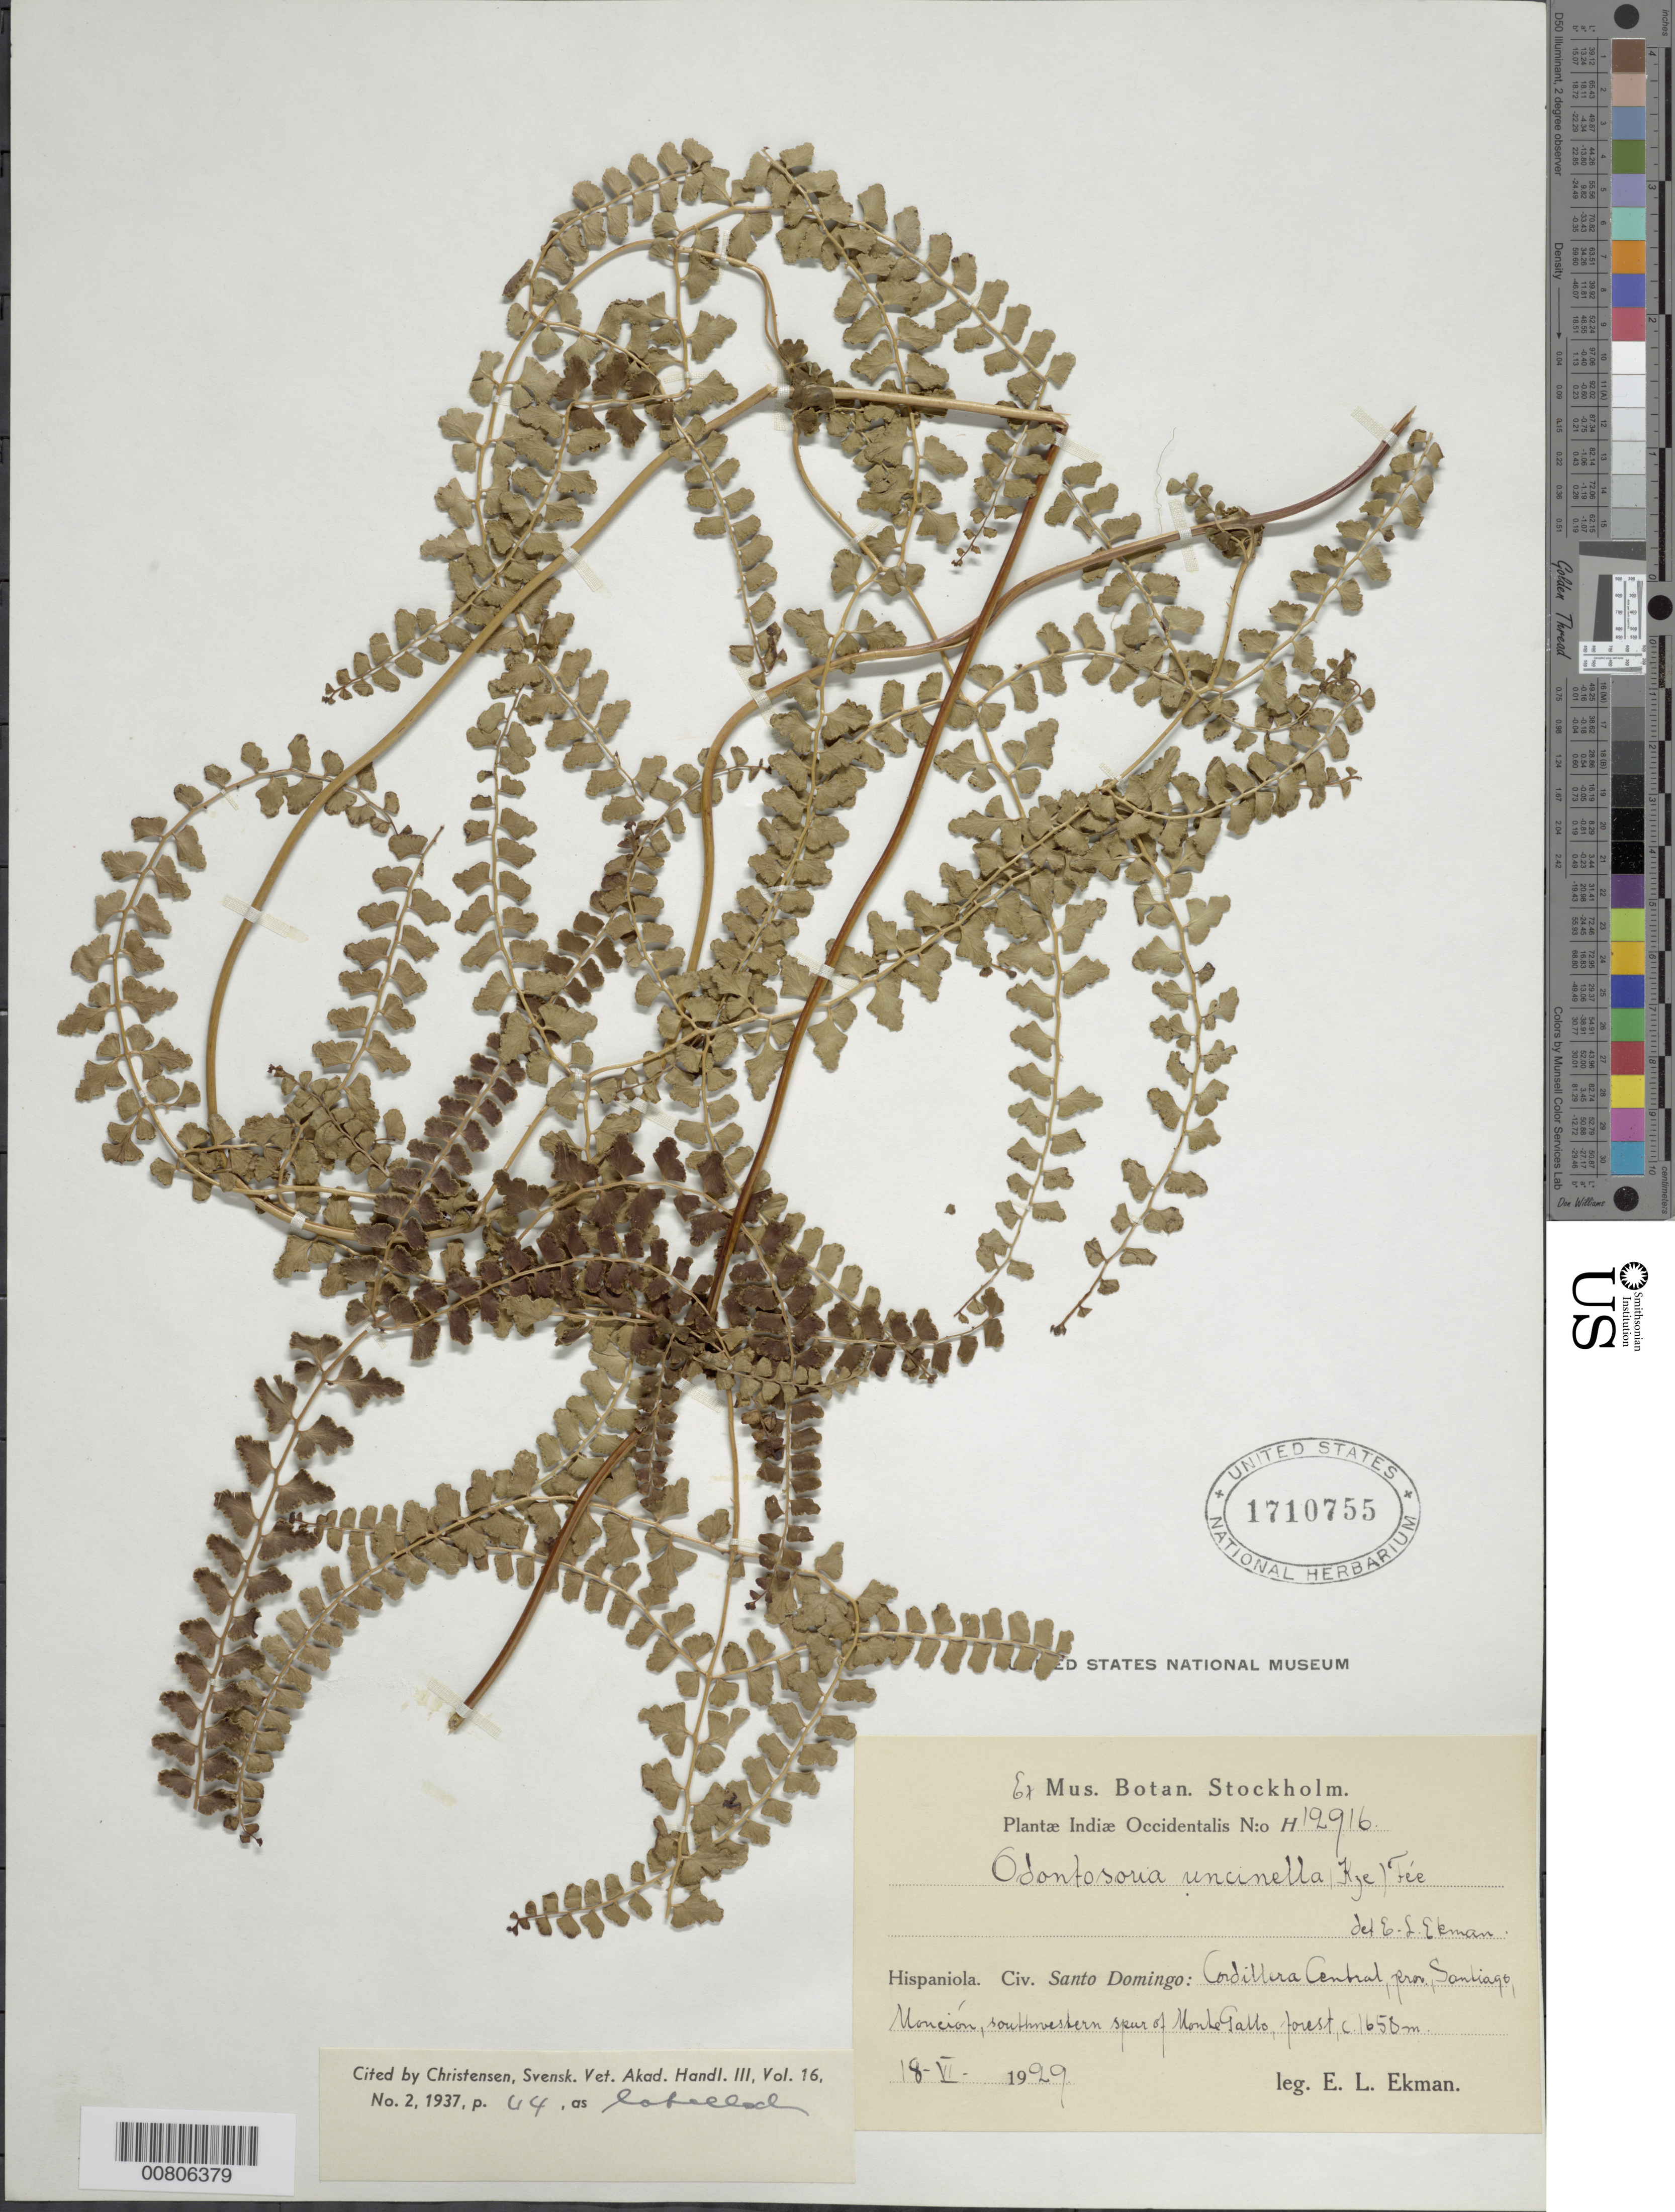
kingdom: Plantae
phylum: Tracheophyta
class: Polypodiopsida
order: Polypodiales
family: Lindsaeaceae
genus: Odontosoria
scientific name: Odontosoria scandens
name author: (Desv.) C. Chr.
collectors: E. L. Ekman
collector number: H 12916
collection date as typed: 18 Jun 1929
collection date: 1929-06-18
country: Dominican Republic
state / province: Santiago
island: Hispaniola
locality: Cordillera Central, Monción, SW spur of Monte Gallo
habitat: Forest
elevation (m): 1650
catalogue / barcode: US 1710755